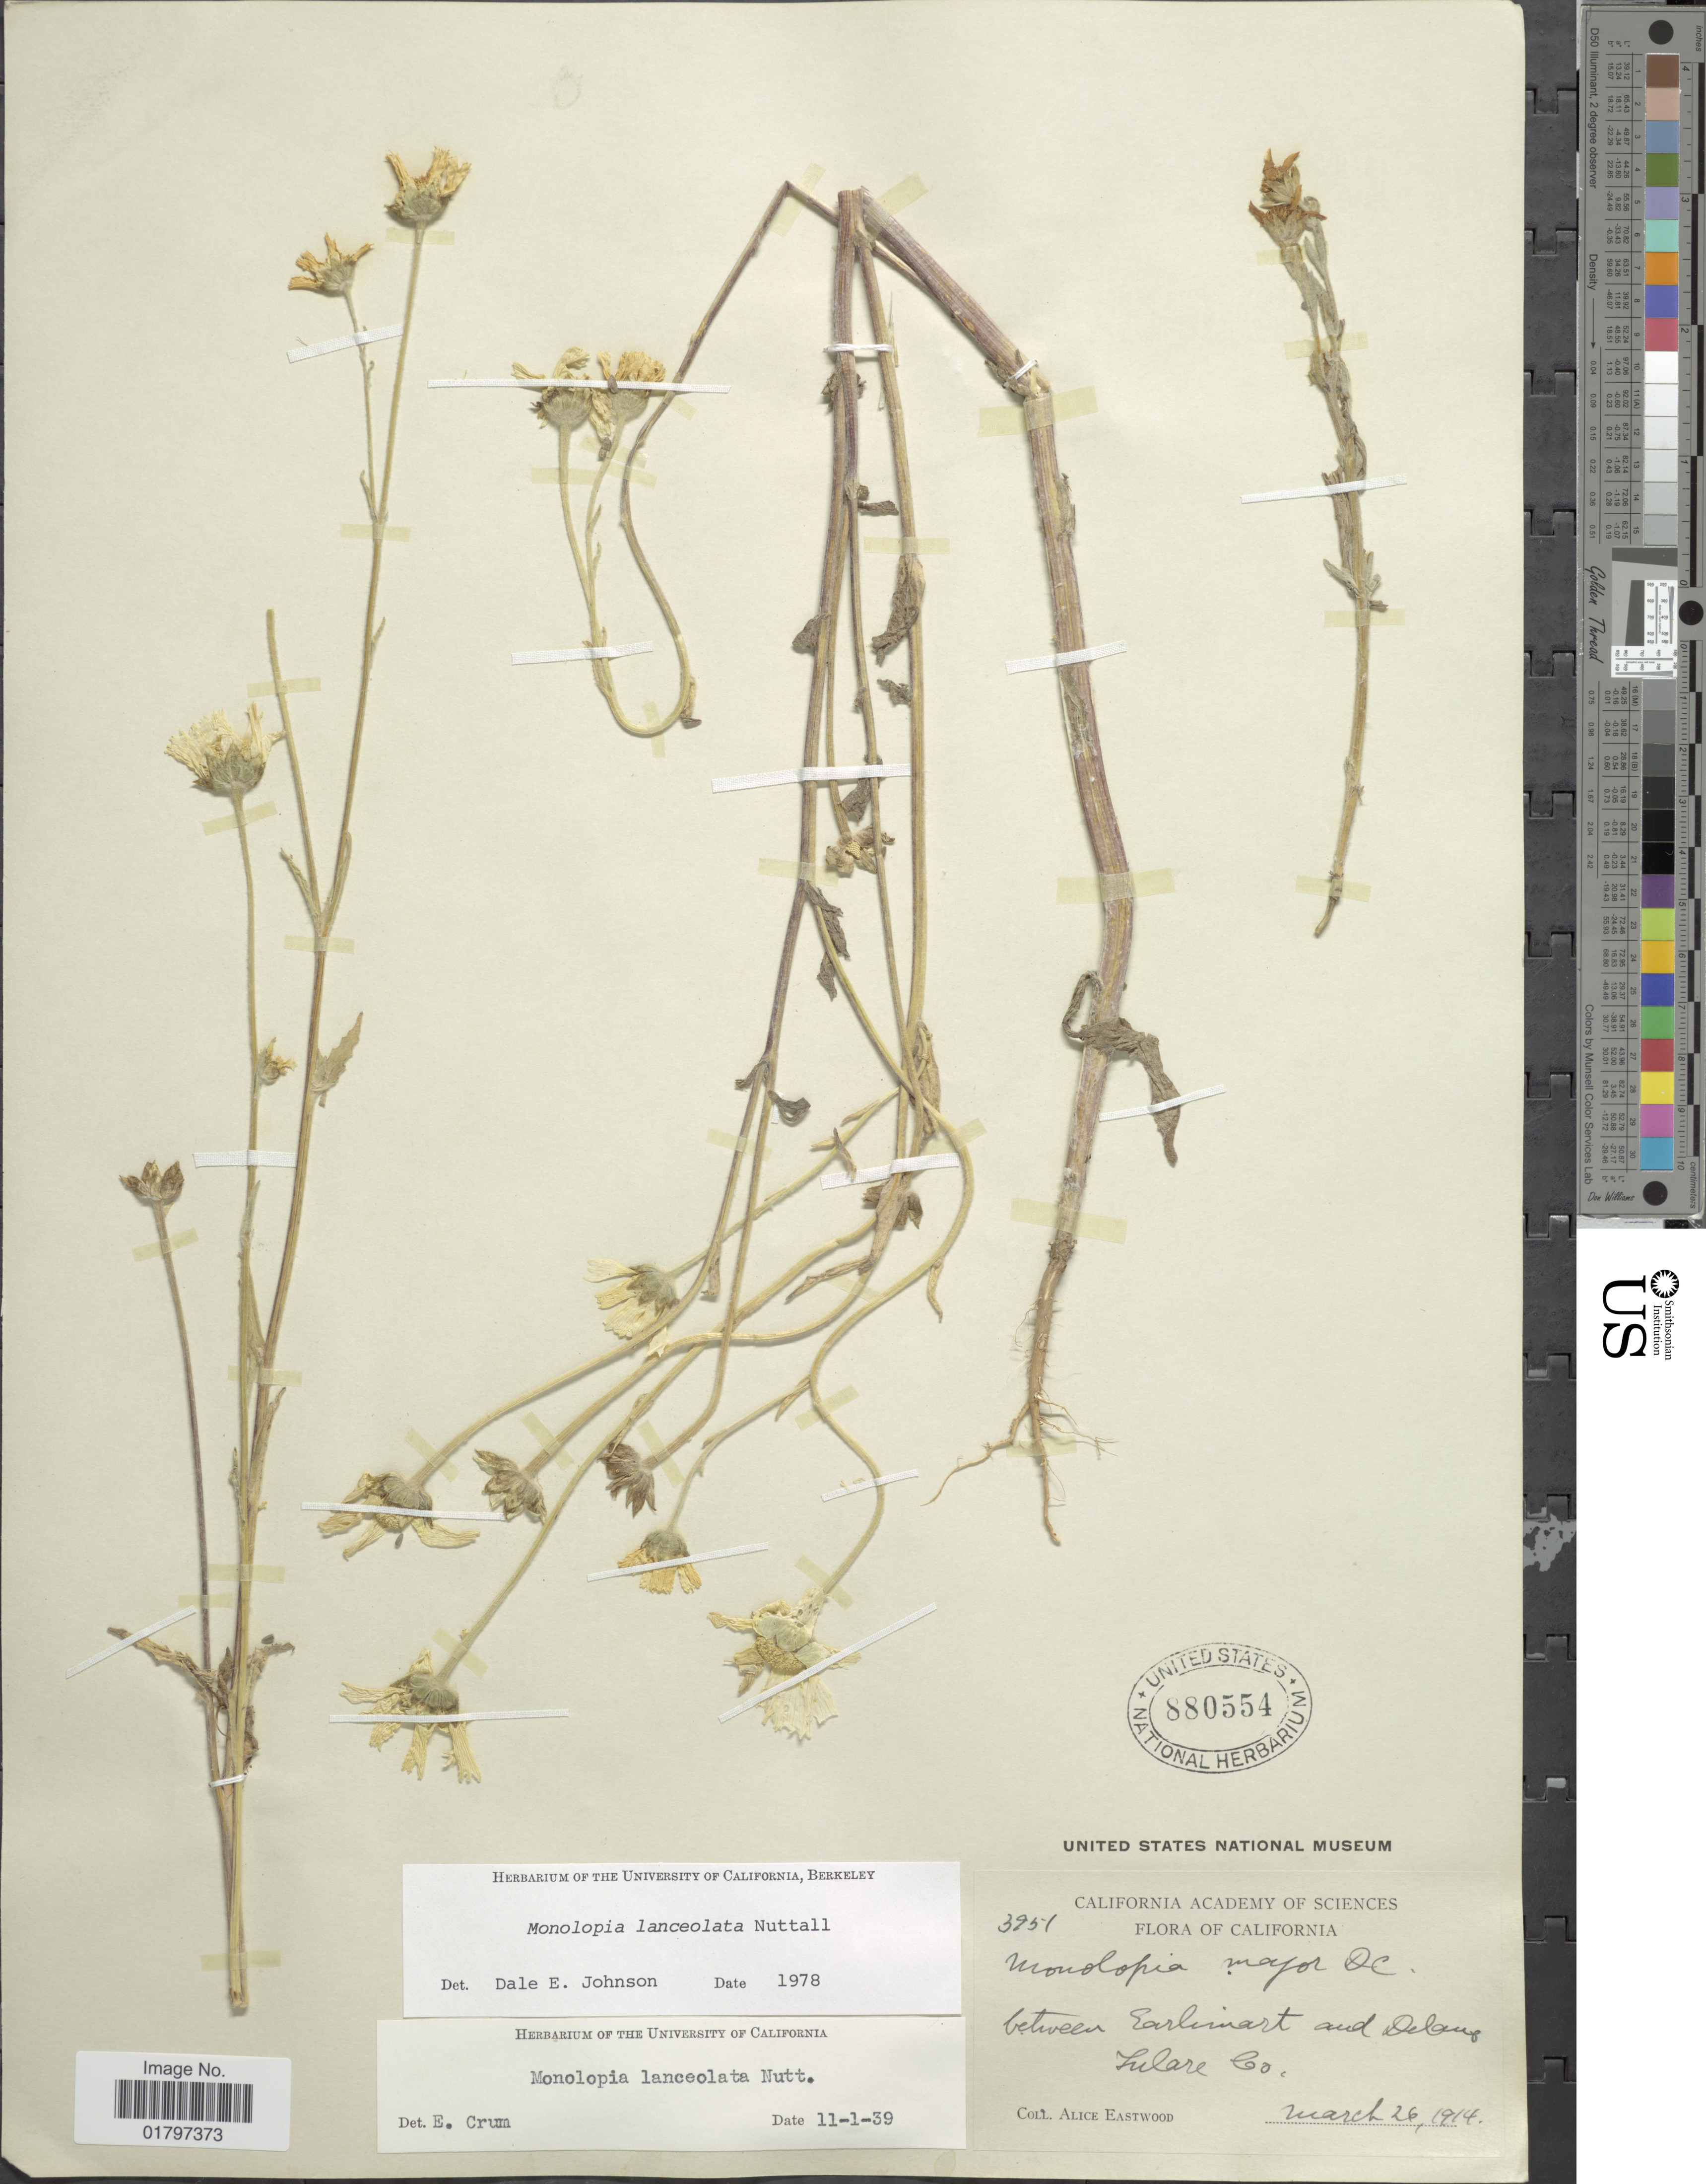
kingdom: Plantae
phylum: Tracheophyta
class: Magnoliopsida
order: Asterales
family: Asteraceae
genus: Monolopia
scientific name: Monolopia lanceolata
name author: Nutt.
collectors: A. Eastwood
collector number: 3951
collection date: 1914-03-26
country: United States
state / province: California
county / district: Tulare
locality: Between Earlimart and Delano. Tulare Co.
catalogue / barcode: US 880554